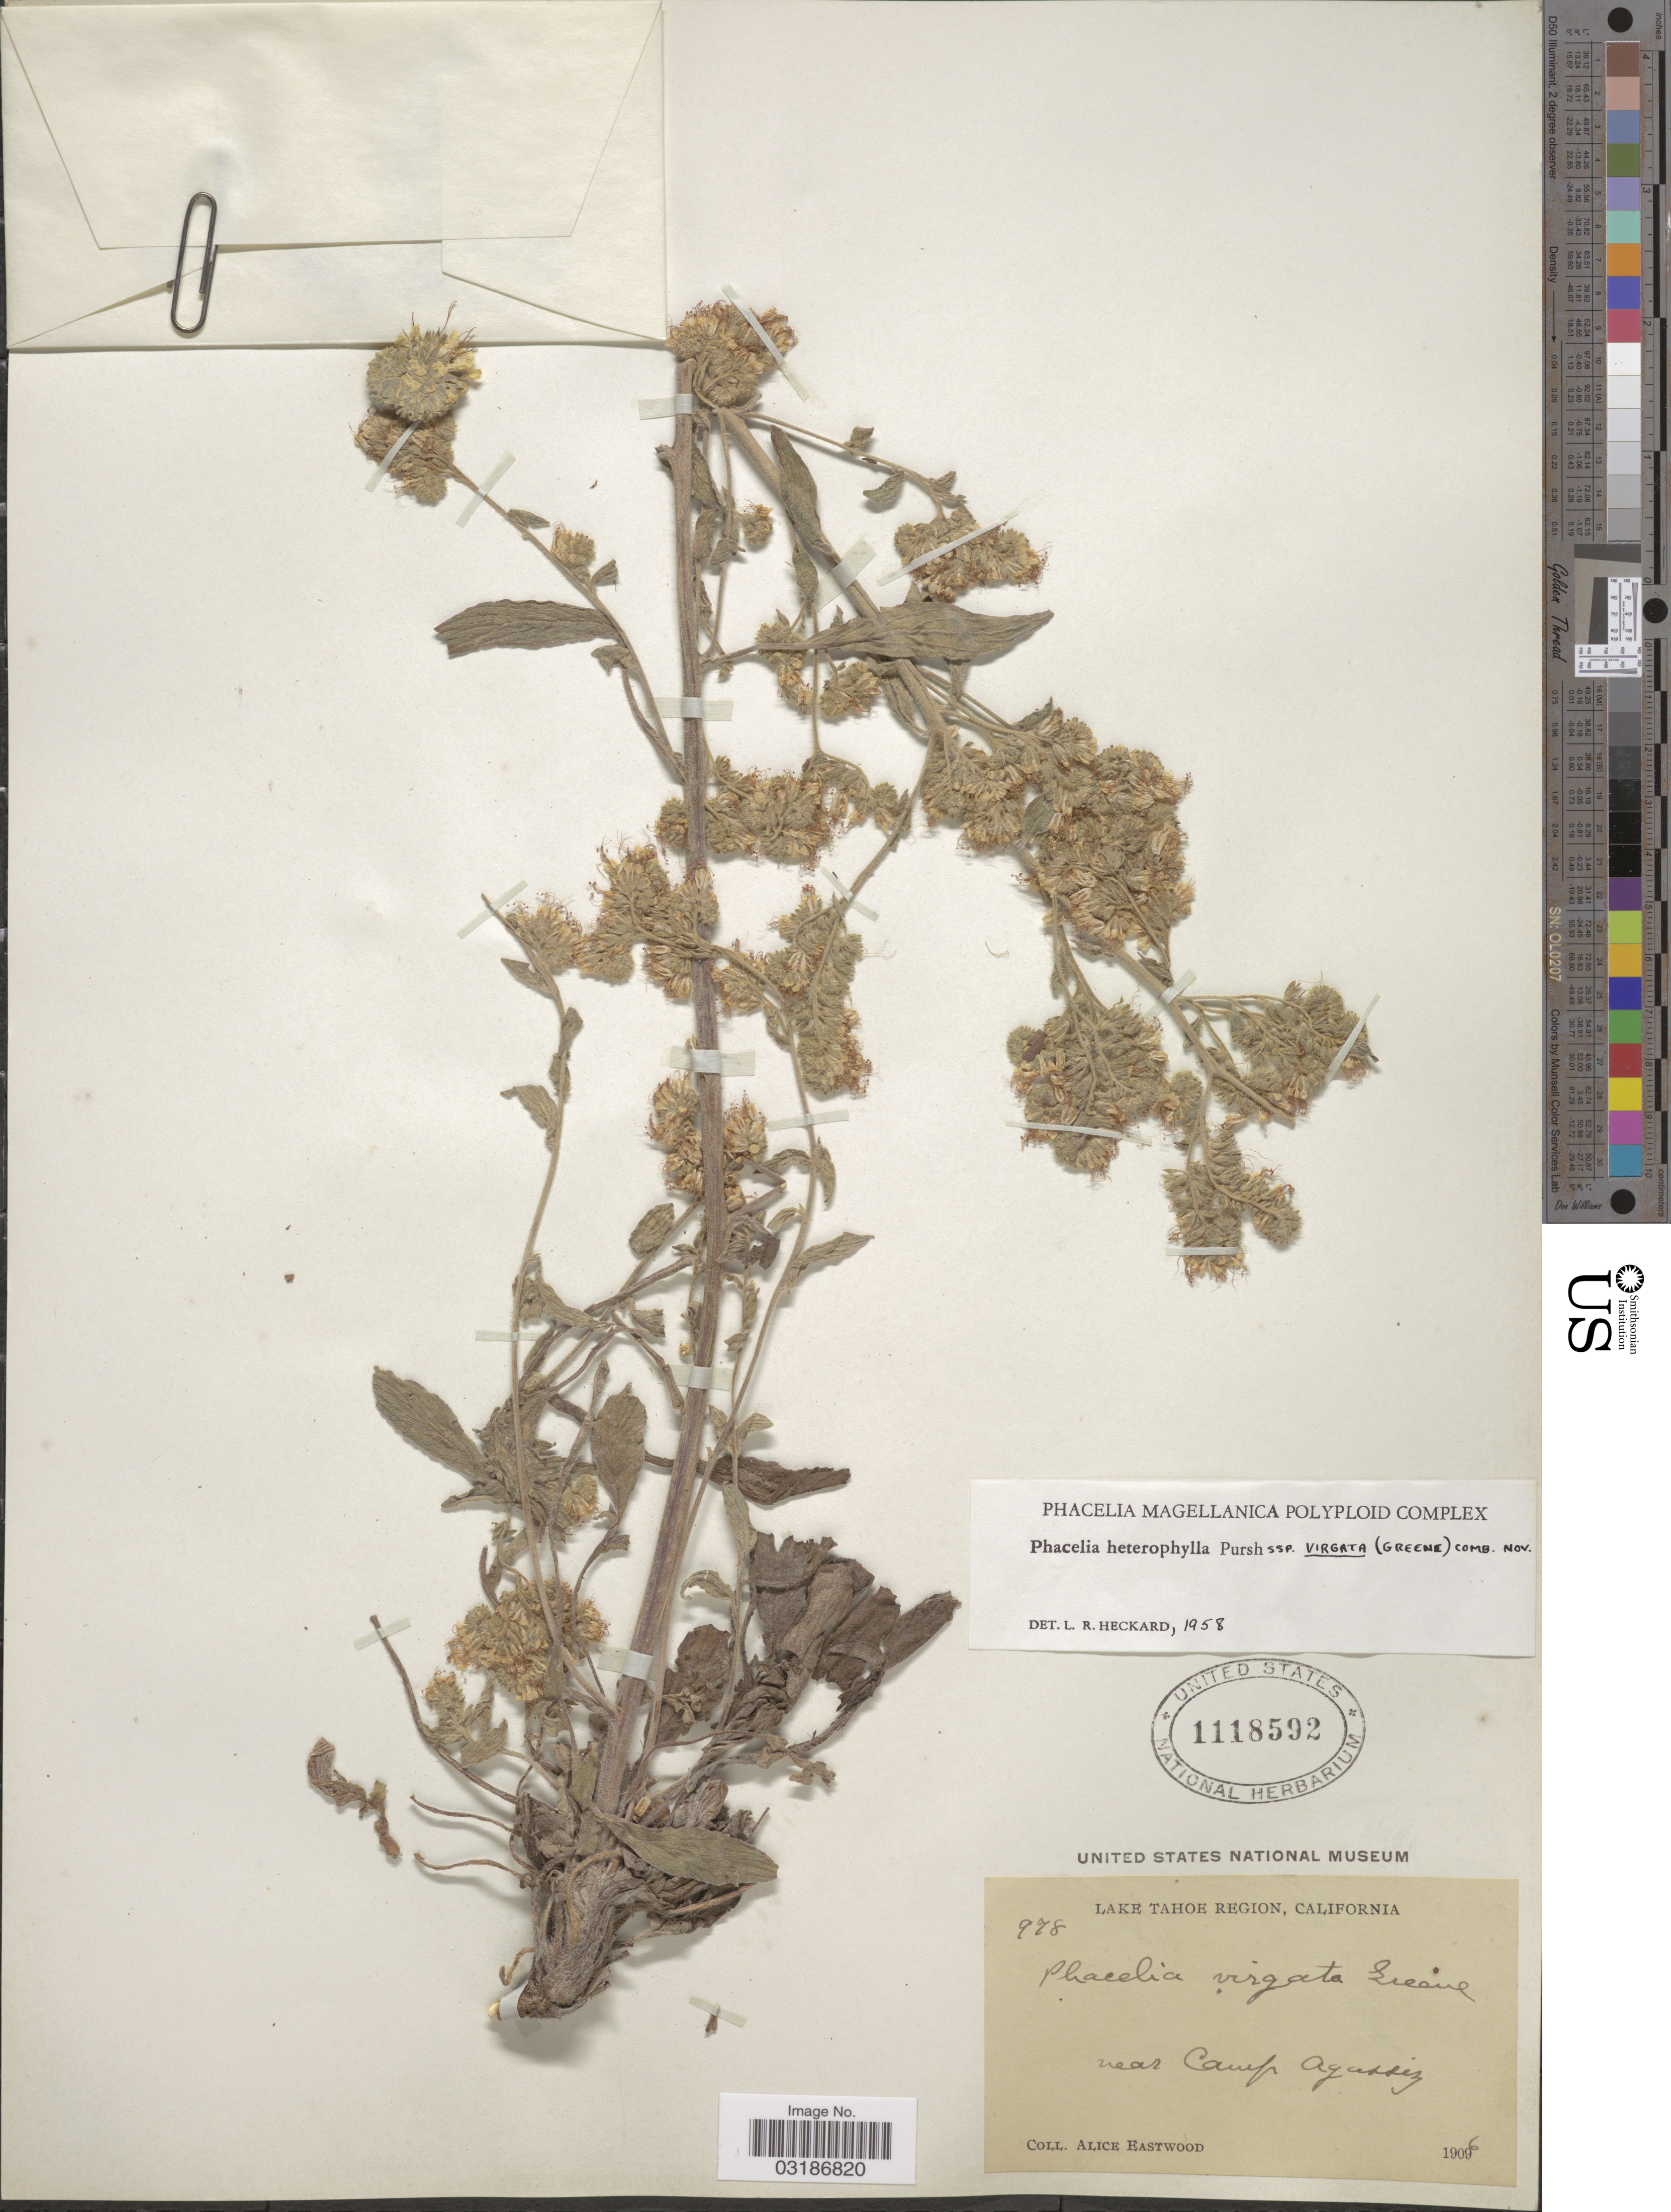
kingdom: Plantae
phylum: Tracheophyta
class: Magnoliopsida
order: Boraginales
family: Hydrophyllaceae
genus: Phacelia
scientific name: Phacelia heterophylla subsp. virgata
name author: (Greene) Heckard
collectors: A. Eastwood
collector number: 978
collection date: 1906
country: United States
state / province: California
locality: Lake Tahoe Region. Near Camp Agassiz.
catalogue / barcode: US 1118592